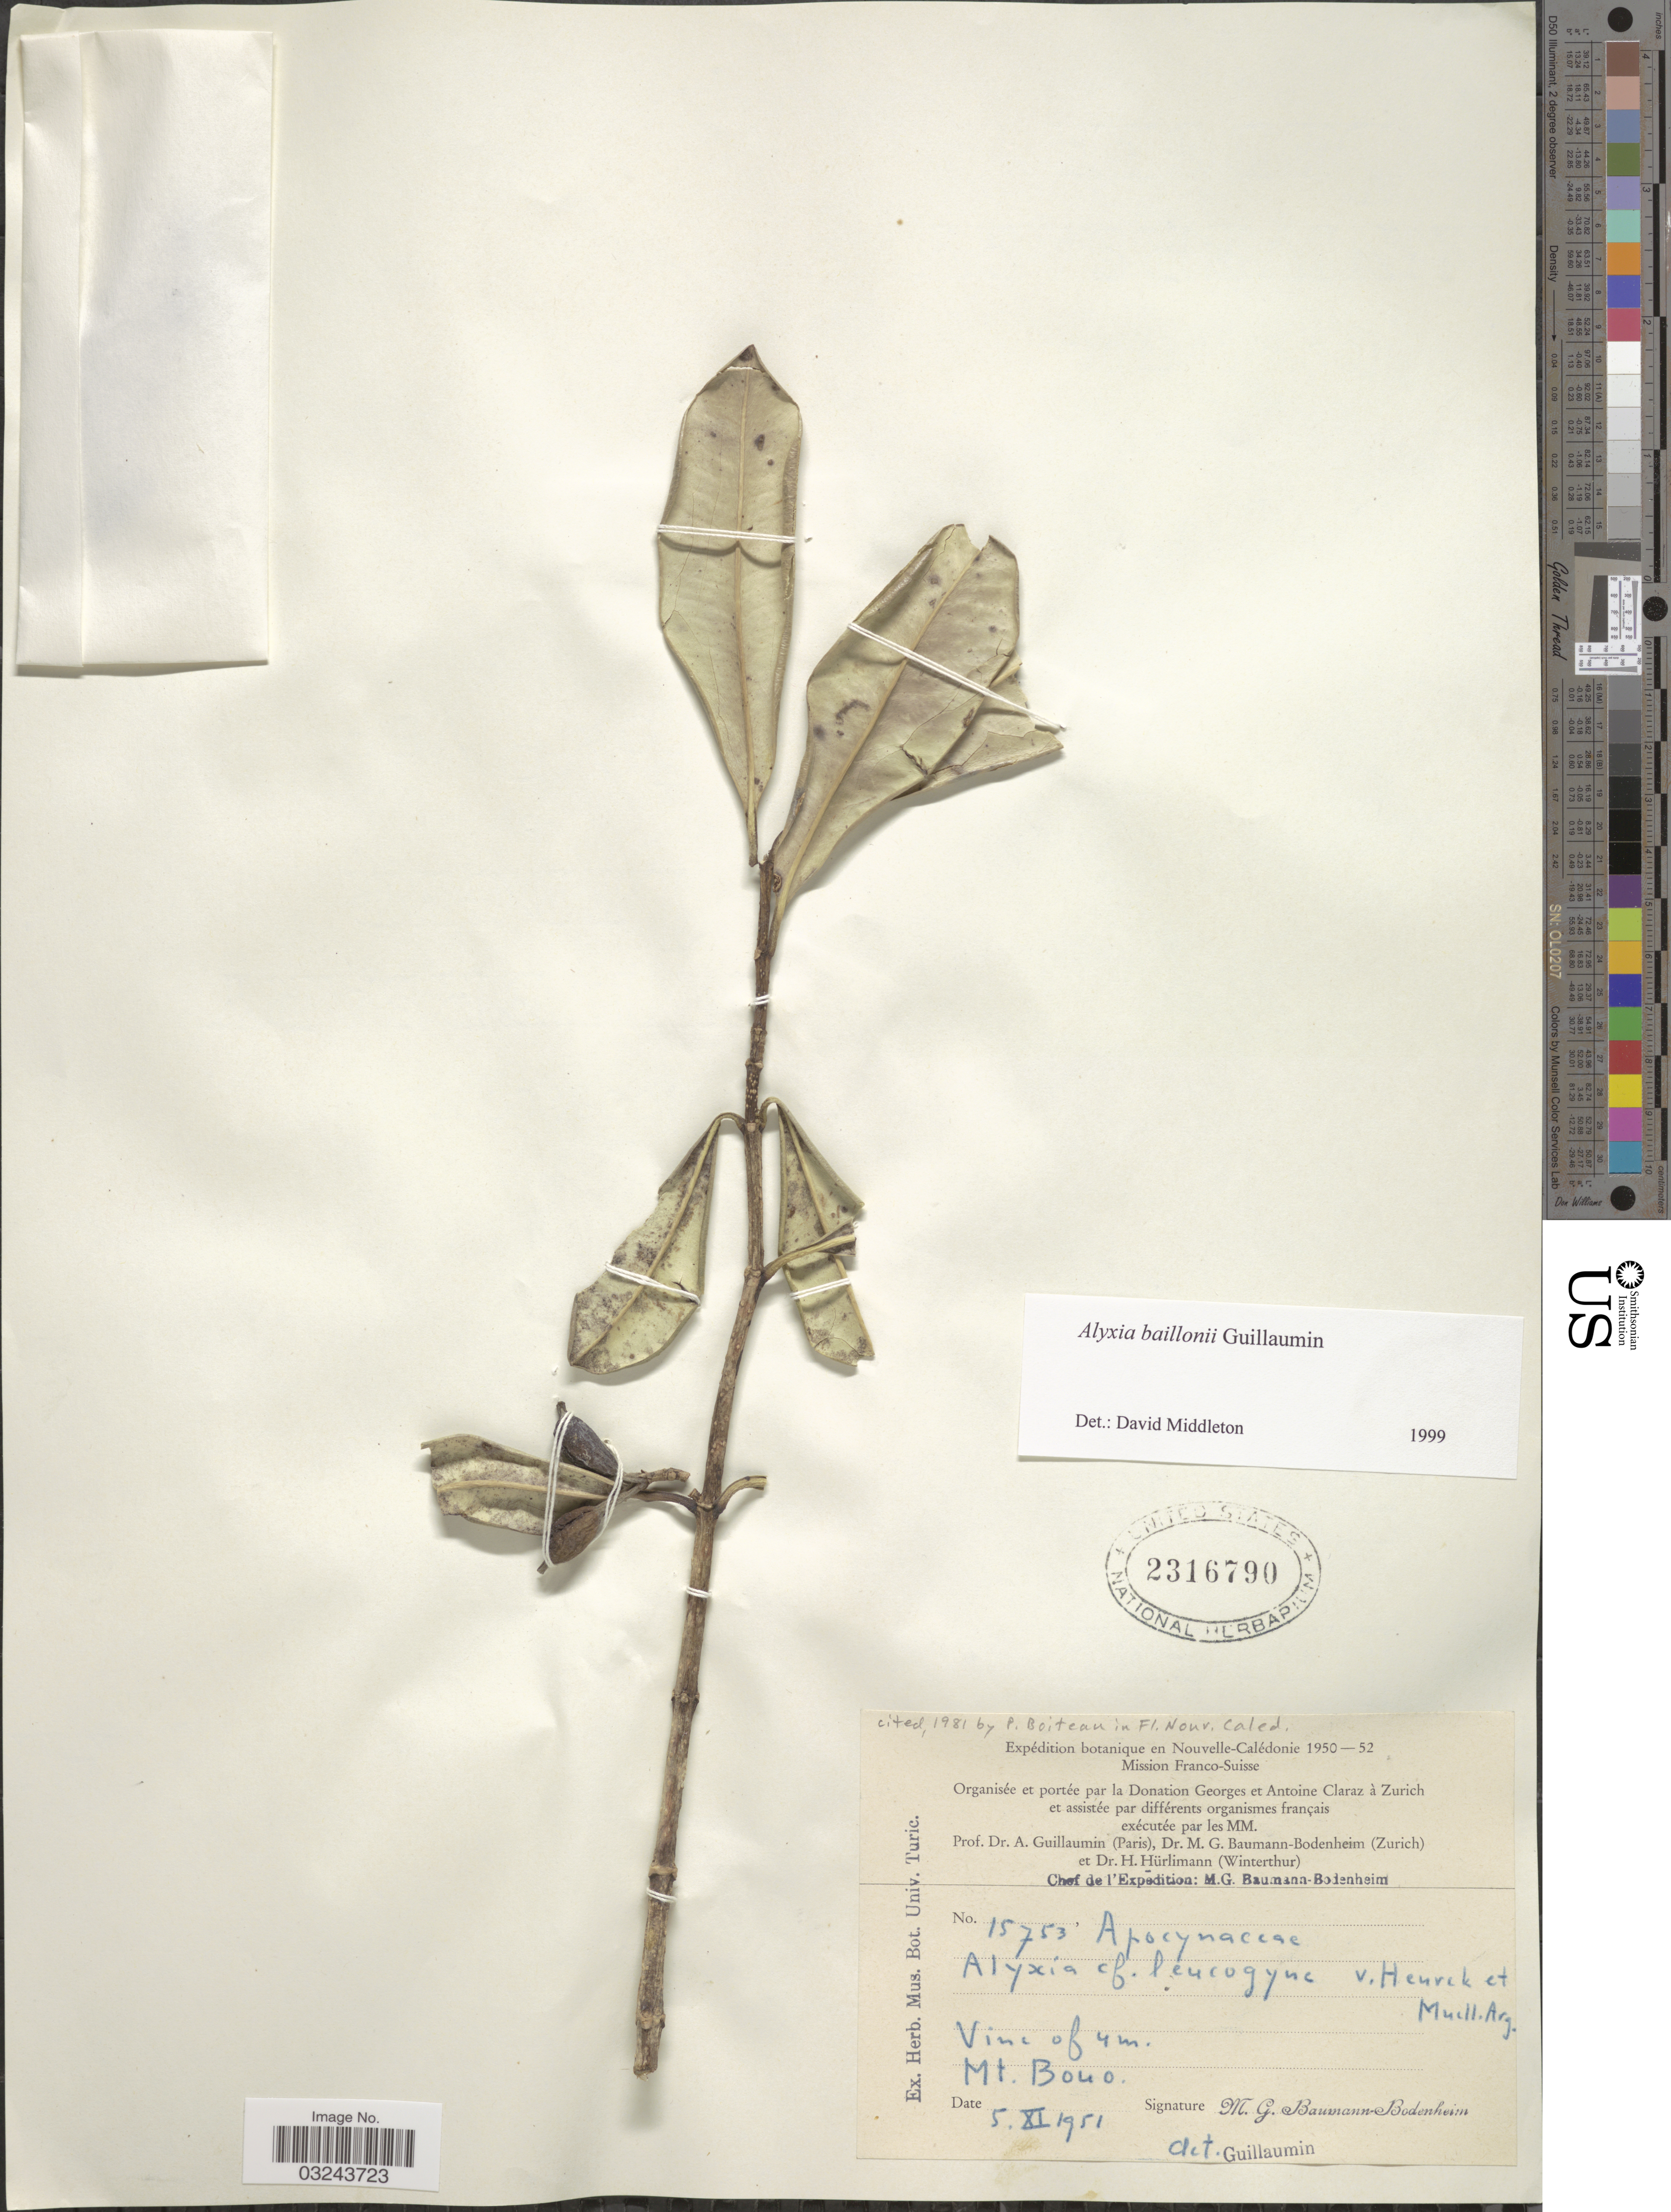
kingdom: Plantae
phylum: Tracheophyta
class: Magnoliopsida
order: Gentianales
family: Apocynaceae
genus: Alyxia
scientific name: Alyxia baillonii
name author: Guillaumin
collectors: M. G. Baumann-Bodenheim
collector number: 15753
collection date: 1951-11-05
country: New Caledonia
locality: Nouvelle-Calédonie. Mt Bouo.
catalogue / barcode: US 2316790